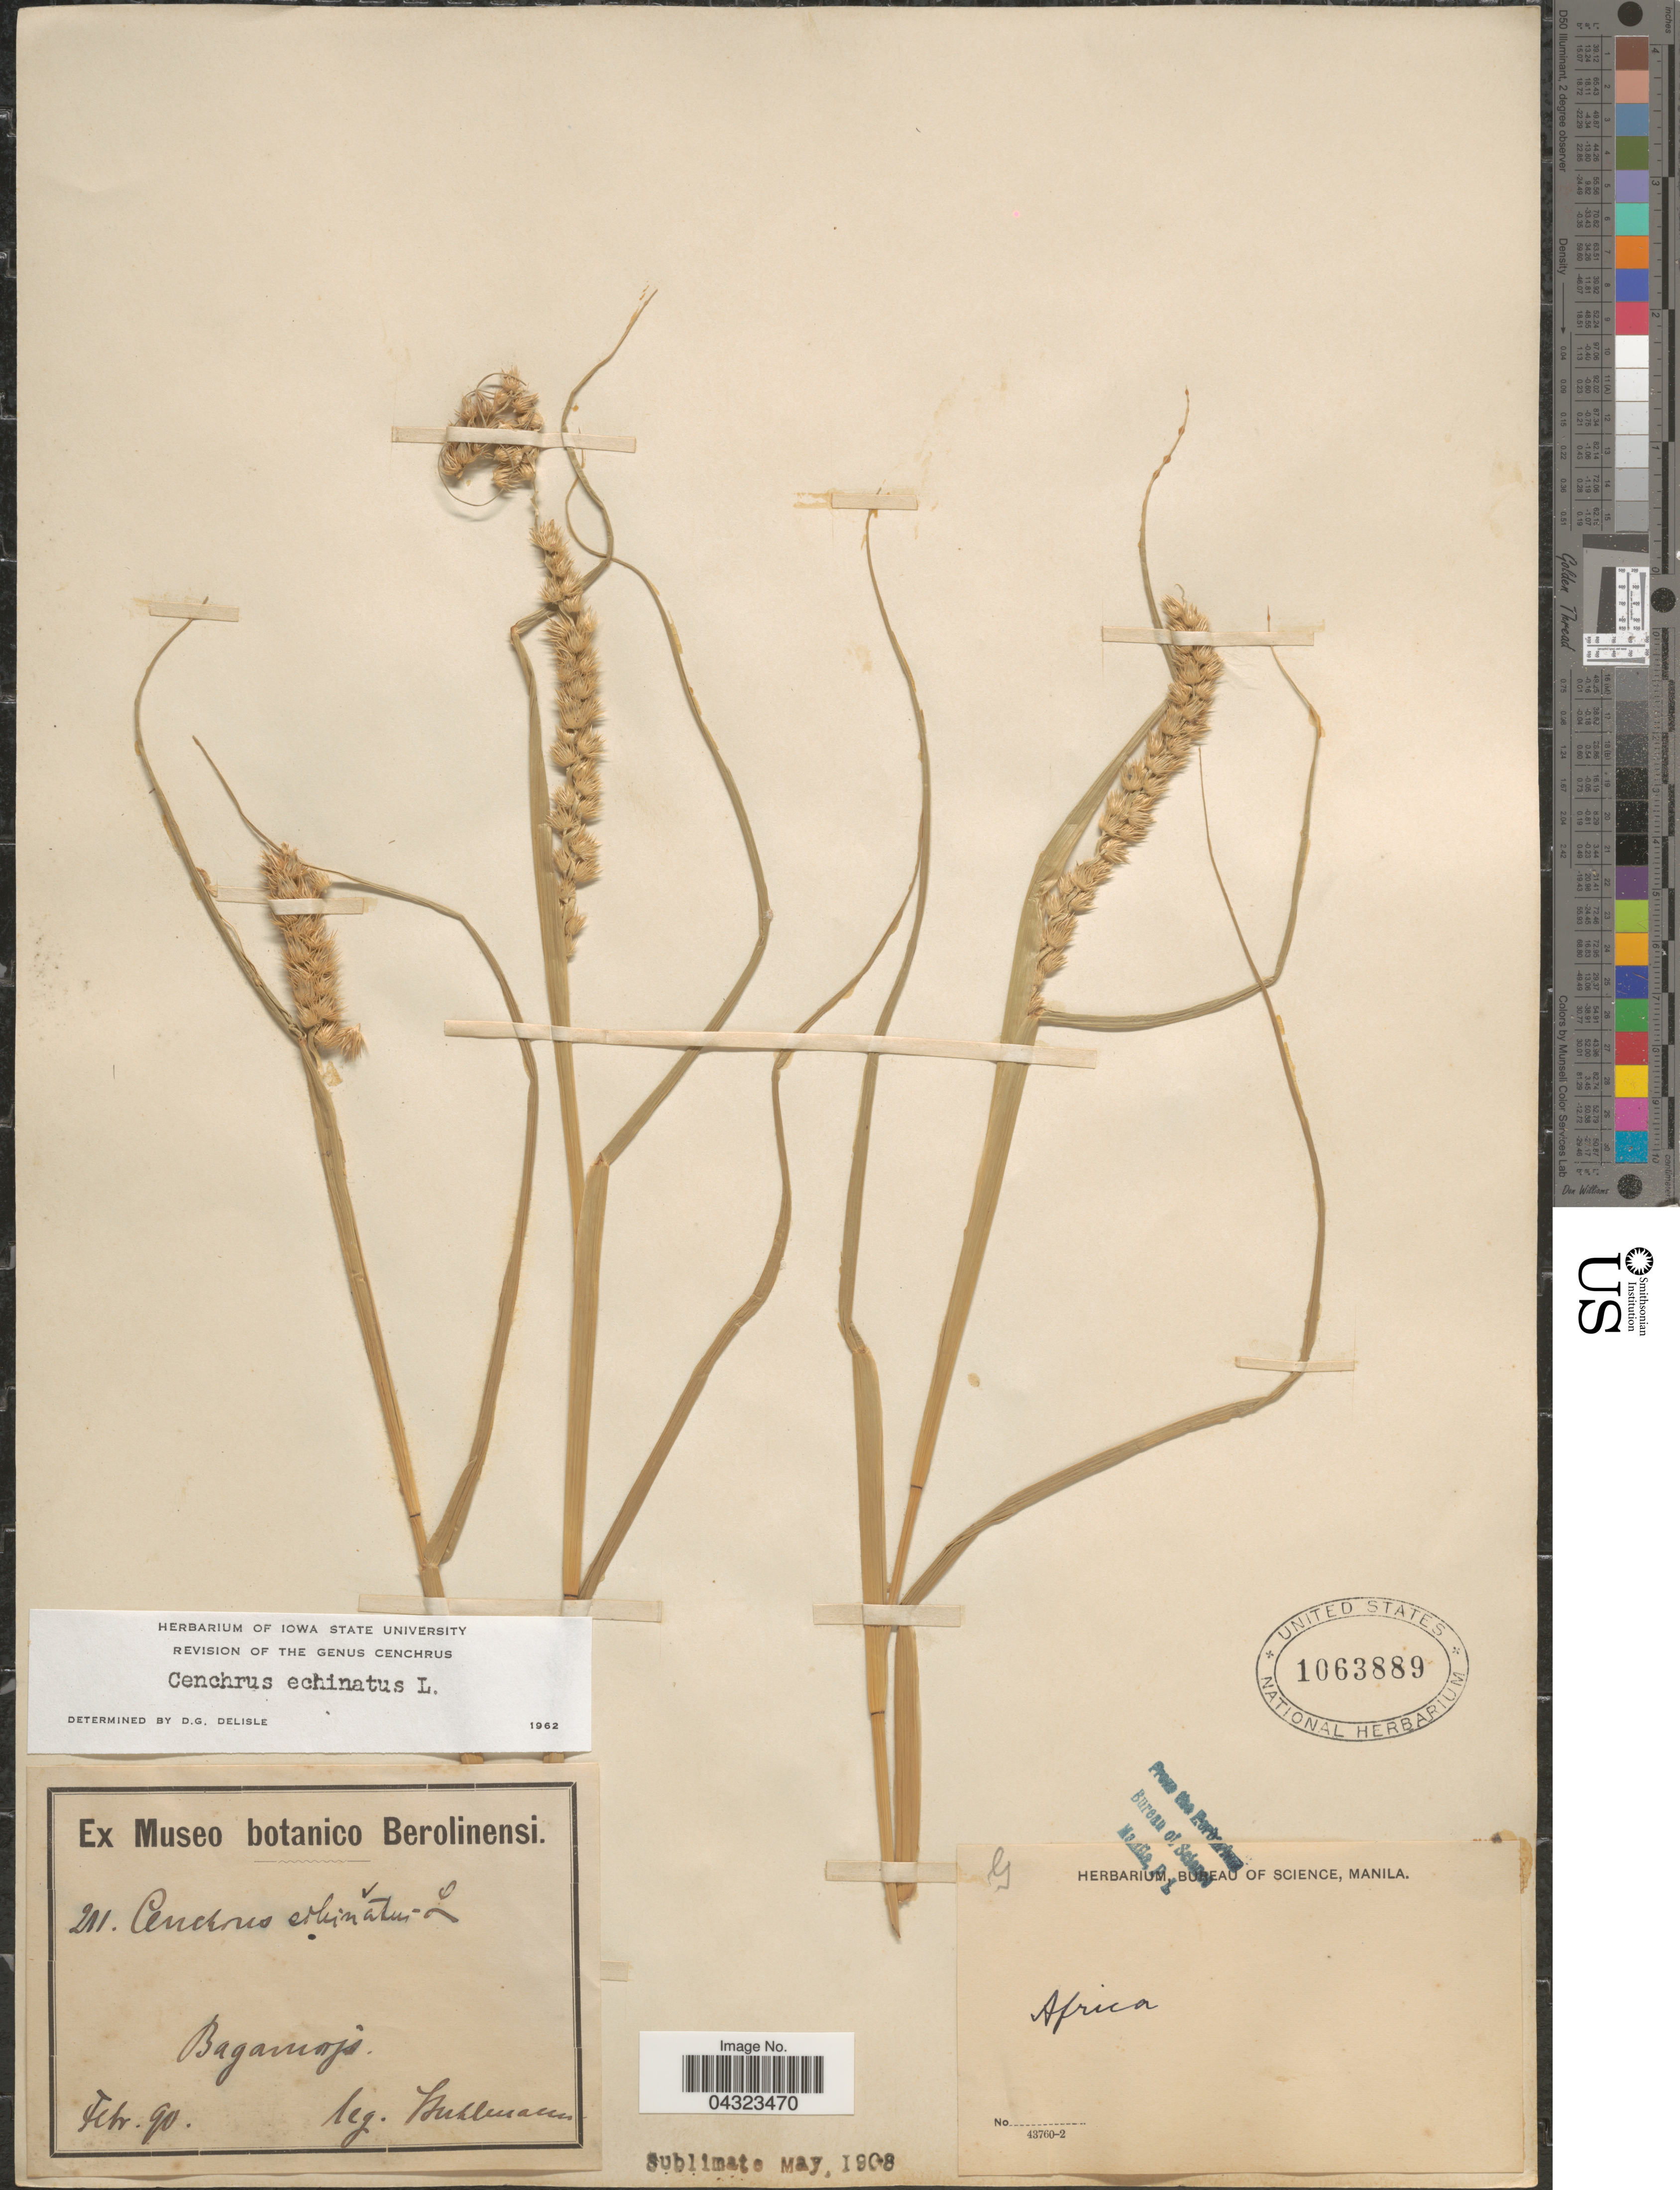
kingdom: Plantae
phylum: Tracheophyta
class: Liliopsida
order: Poales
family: Poaceae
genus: Cenchrus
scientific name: Cenchrus echinatus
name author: L.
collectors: -- Kuhlmann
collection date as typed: Transcribed d/m/y: /2/90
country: Tanzania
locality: Bagamojo.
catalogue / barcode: US 1063889